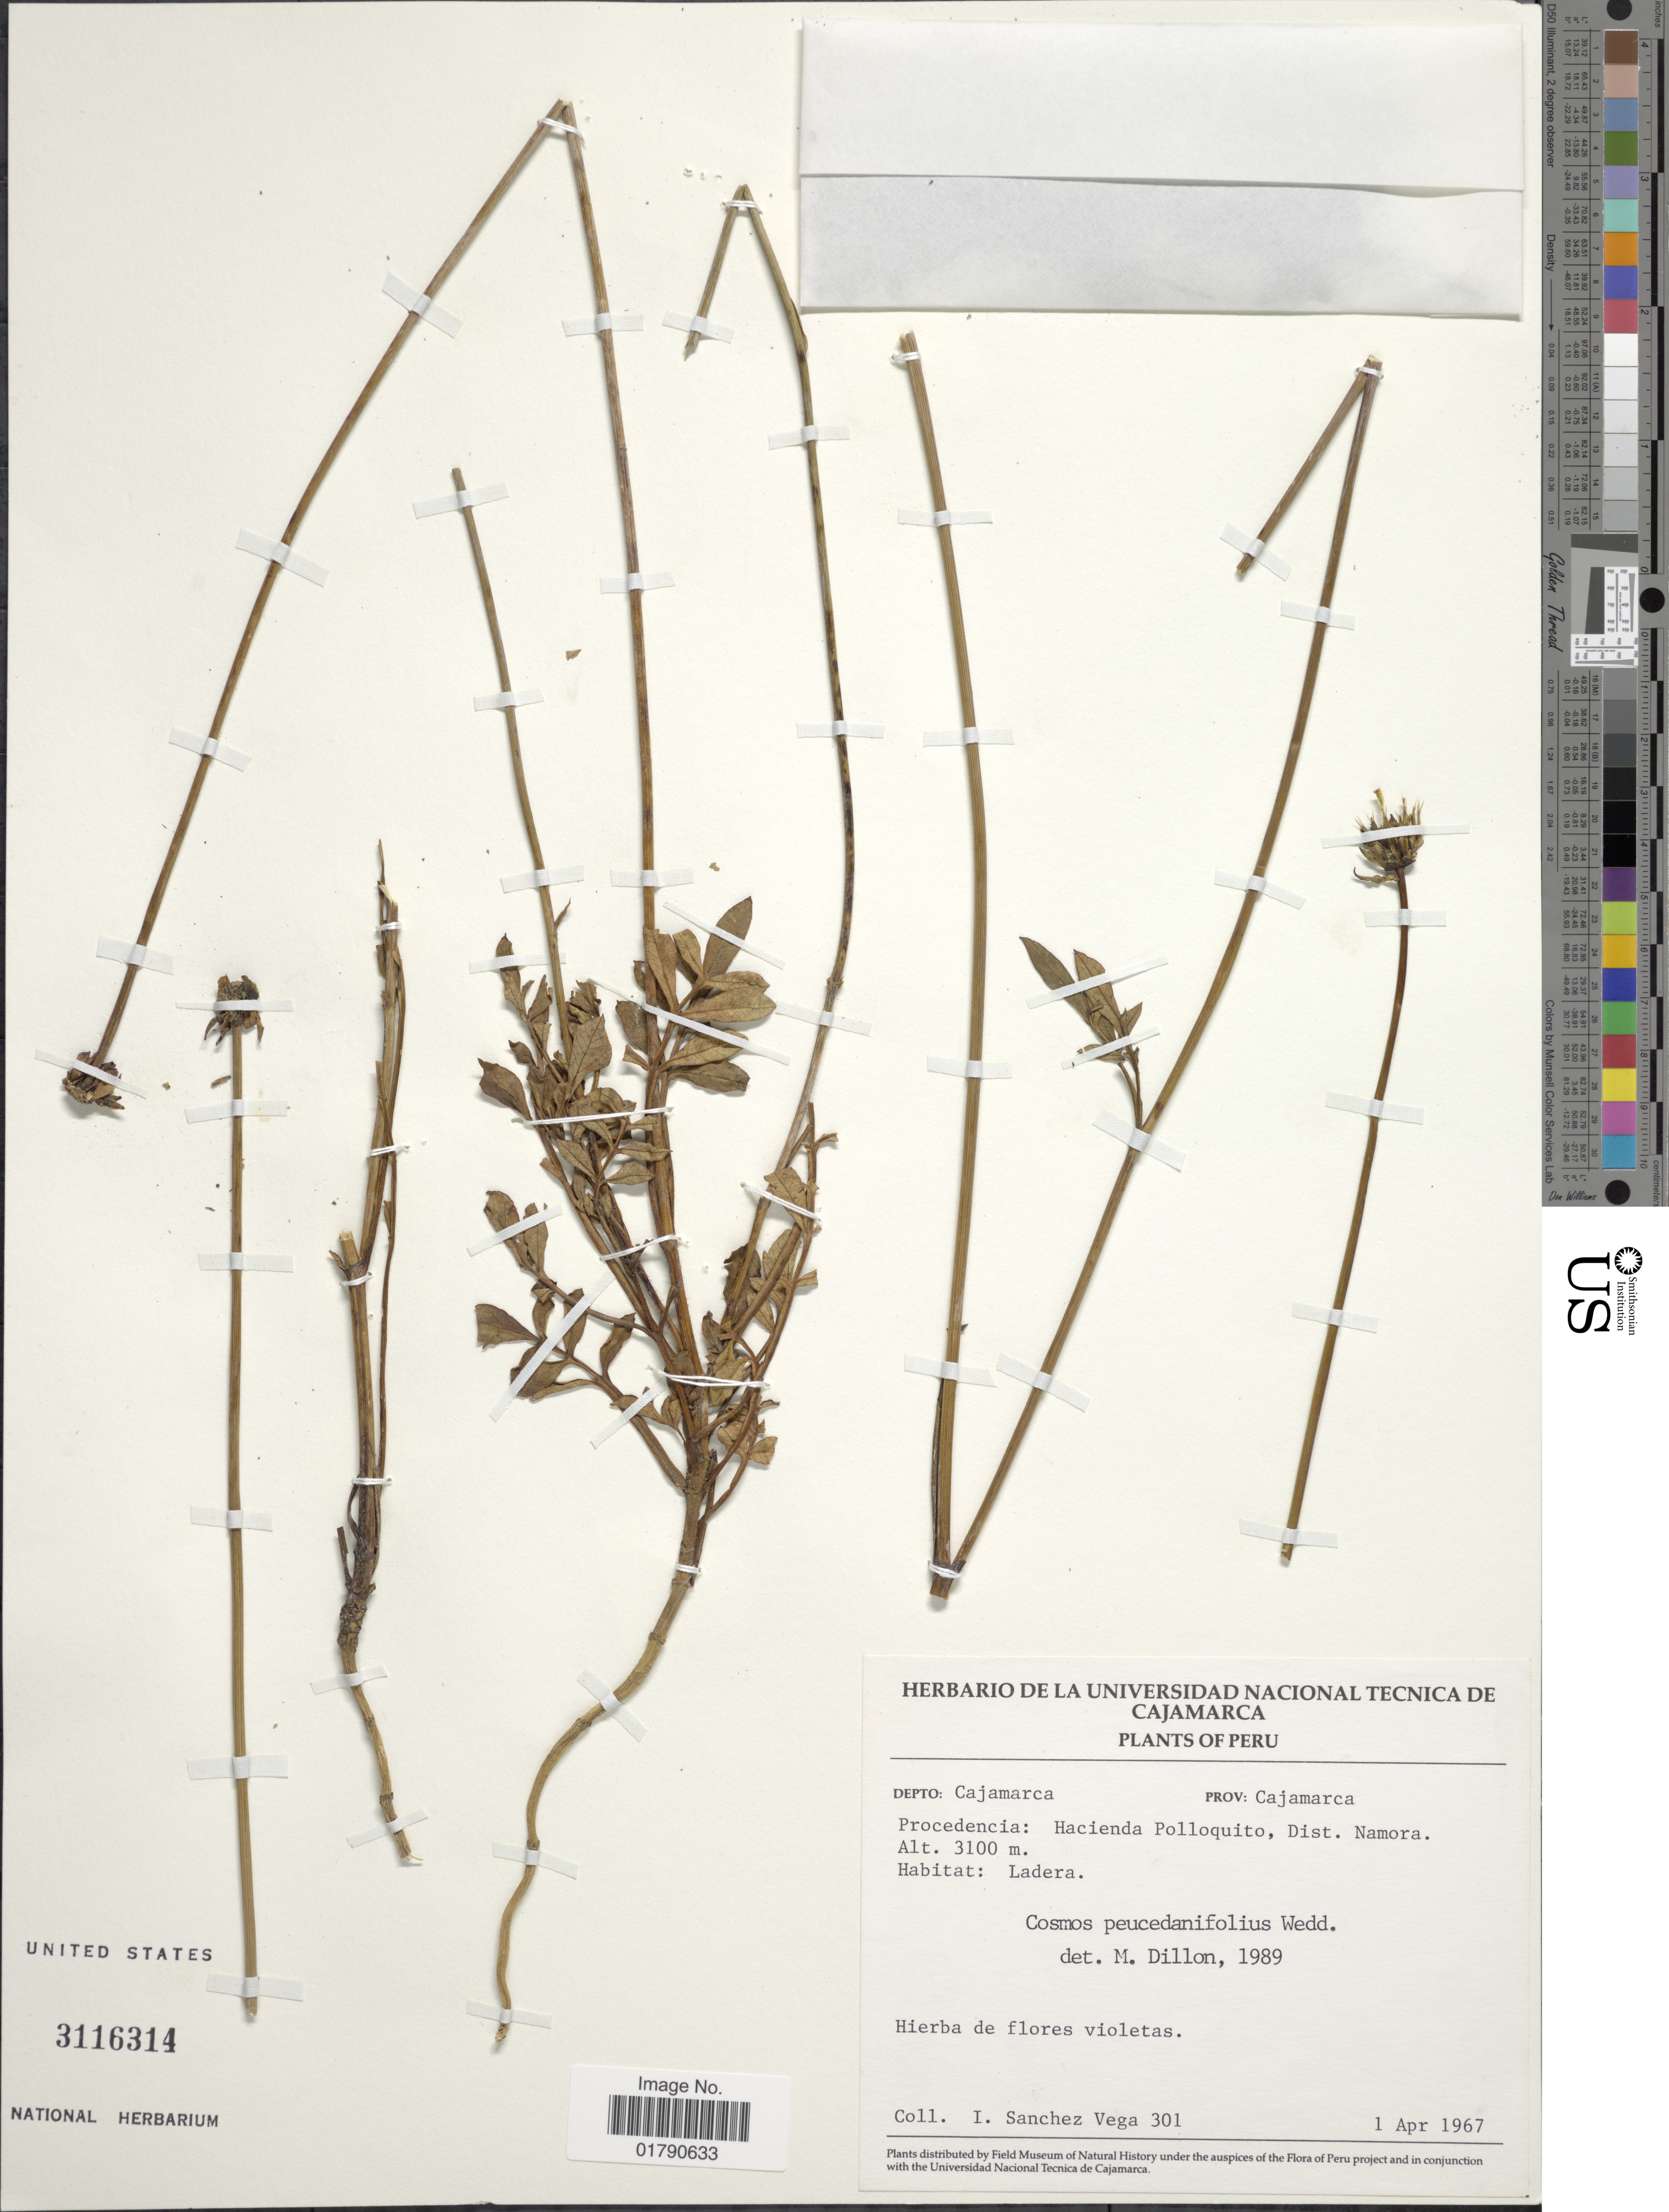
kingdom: Plantae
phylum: Tracheophyta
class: Magnoliopsida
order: Asterales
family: Asteraceae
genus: Cosmos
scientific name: Cosmos peucedanifolius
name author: Wedd.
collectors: I. Sánchez Vega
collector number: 301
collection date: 1967-04-01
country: Peru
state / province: Cajamarca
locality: Prov. Cajamarca, Hacienda Polloquito, Dist. Namora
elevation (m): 3100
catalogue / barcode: US 3116314